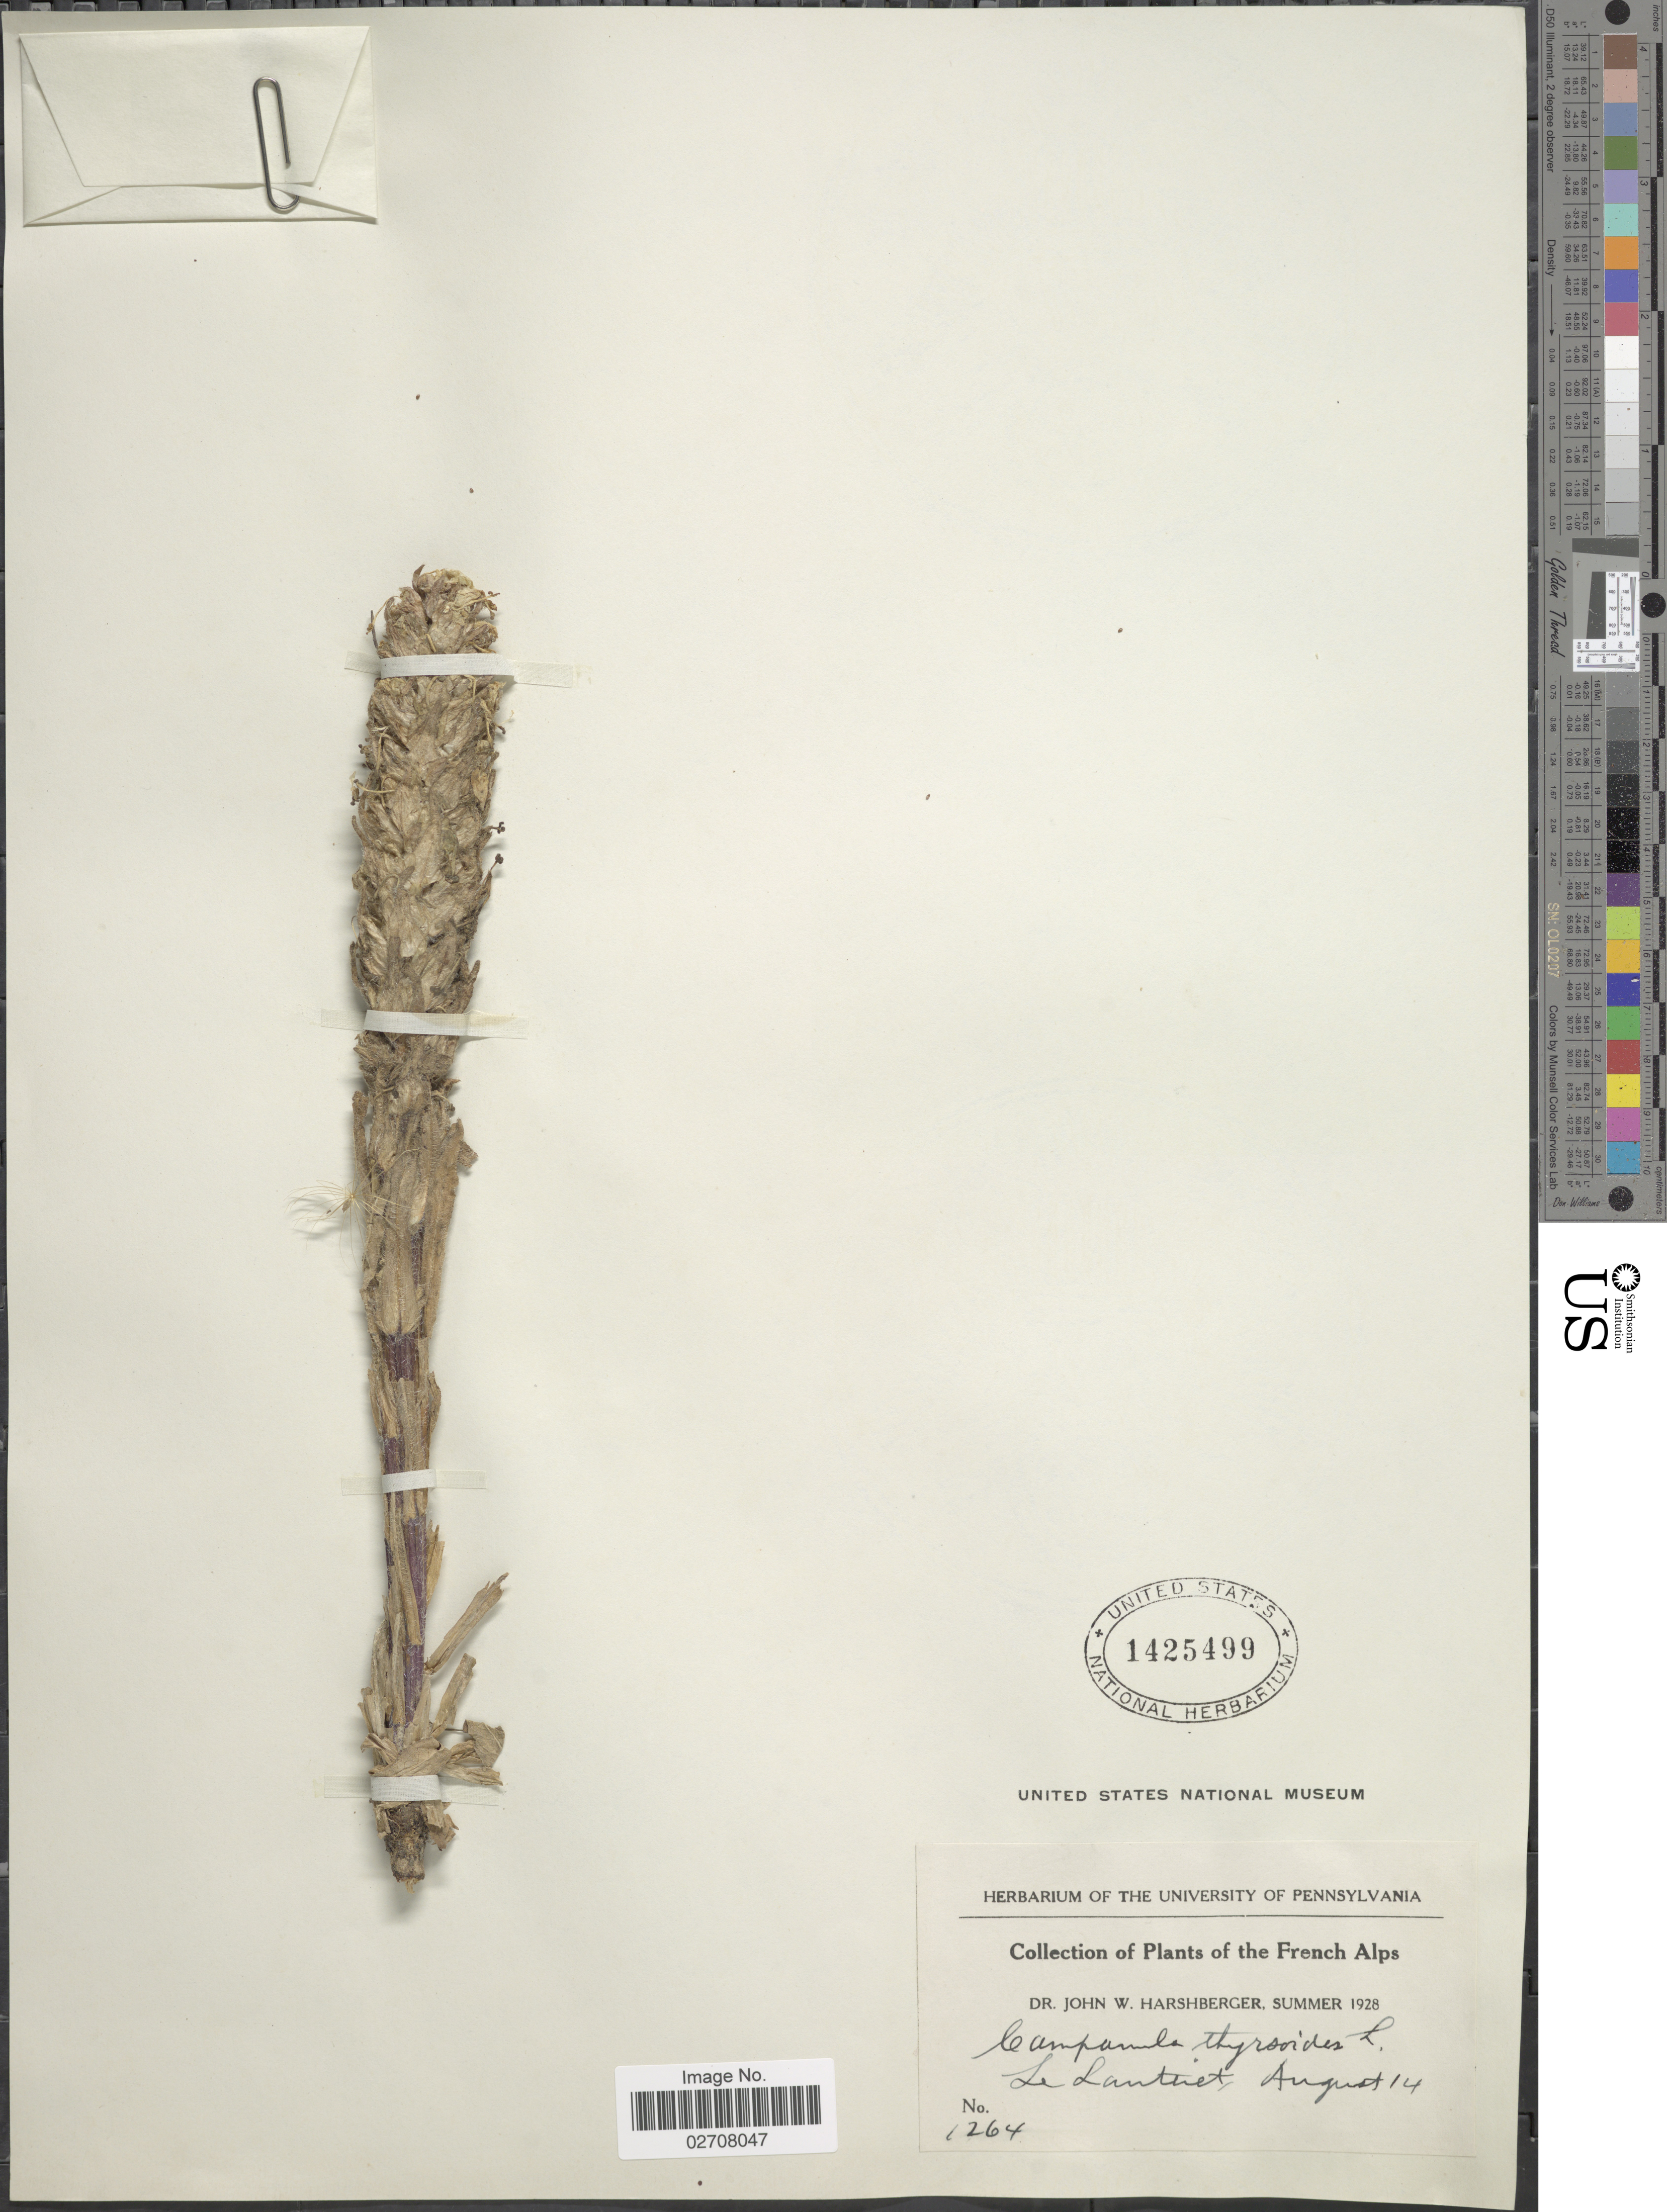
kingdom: Plantae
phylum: Tracheophyta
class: Magnoliopsida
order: Asterales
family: Campanulaceae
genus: Campanula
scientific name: Campanula thyrsoides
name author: L.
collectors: J. W. Harshberger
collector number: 1264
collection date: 1928-08-14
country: France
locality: The French Alps,Le Lautaret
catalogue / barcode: US 1425499